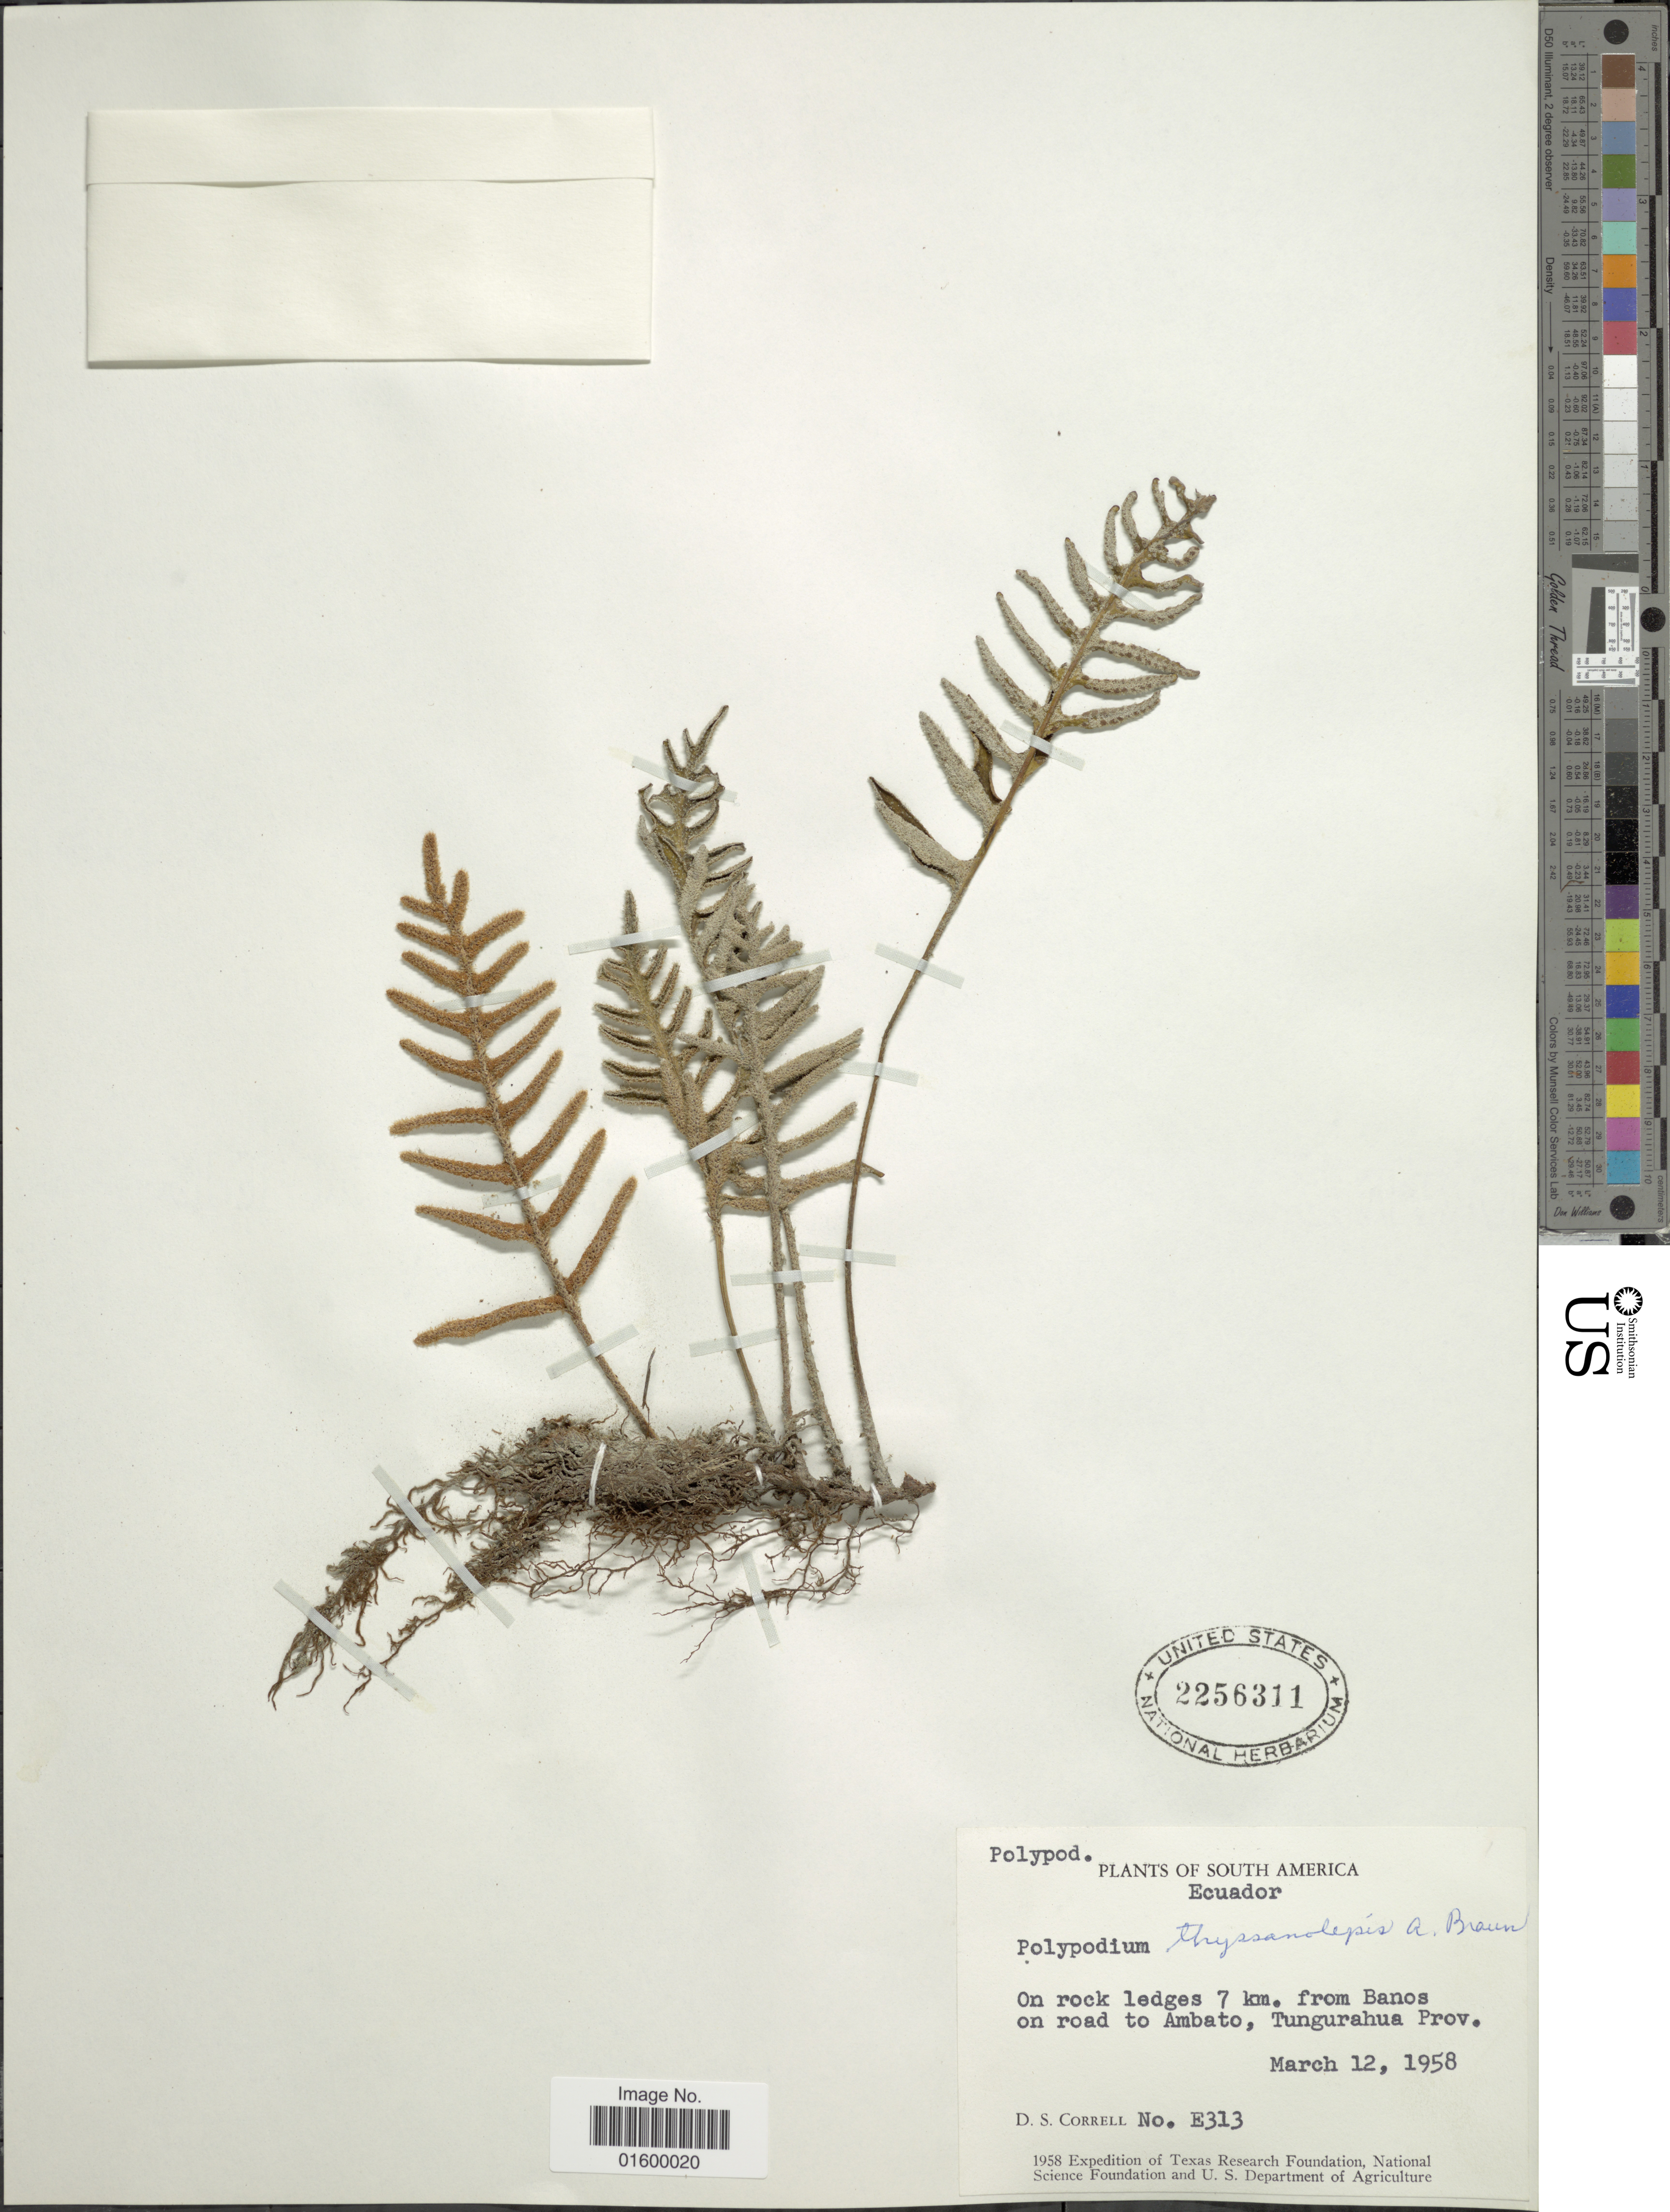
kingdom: Plantae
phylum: Tracheophyta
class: Polypodiopsida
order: Polypodiales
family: Polypodiaceae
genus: Pleopeltis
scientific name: Pleopeltis thyssanolepis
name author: (A. Braun ex Klotzsch) E.G. Andrews & Windham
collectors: D. S. Correll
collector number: E313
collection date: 1958-03-12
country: Ecuador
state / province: Tungurahua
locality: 7 km from Banos on road to Ambato, Tungurahua Prov.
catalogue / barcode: US 2256311